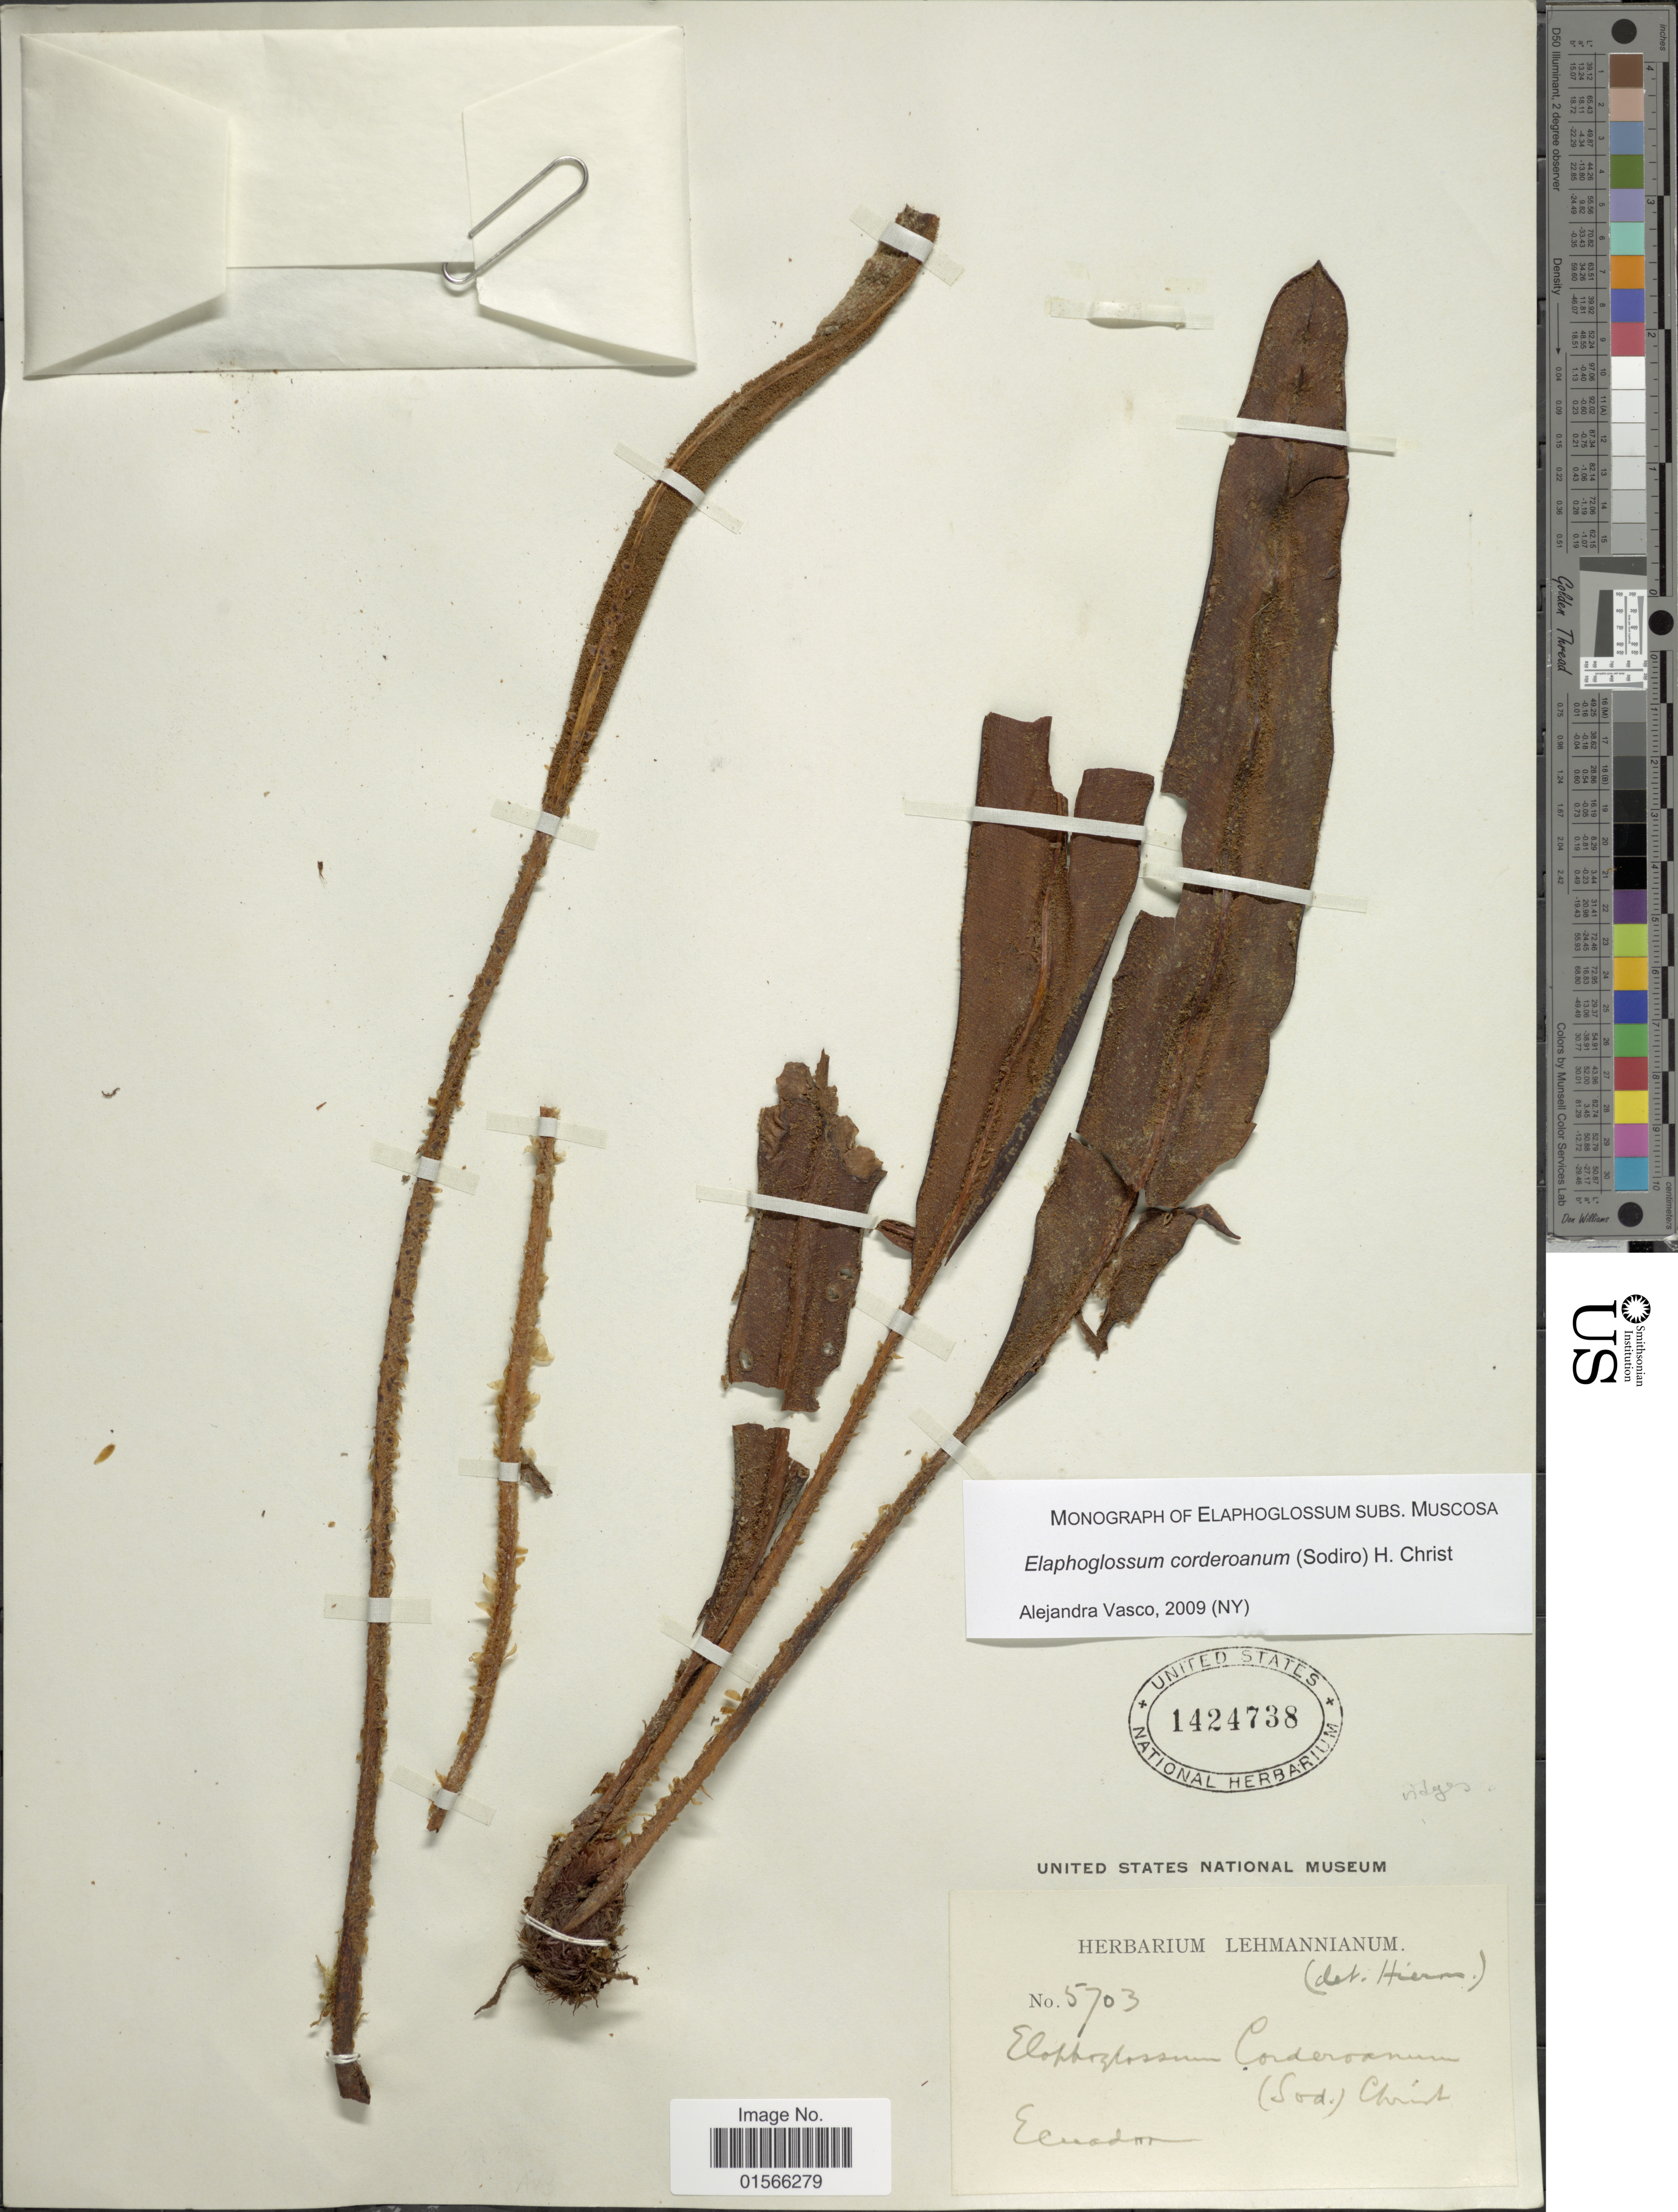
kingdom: Plantae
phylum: Tracheophyta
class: Polypodiopsida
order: Polypodiales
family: Dryopteridaceae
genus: Elaphoglossum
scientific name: Elaphoglossum corderoanum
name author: (Sodiro) Christ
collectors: ex herb. Lehmannianum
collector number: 5703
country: Ecuador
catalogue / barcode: US 1424738